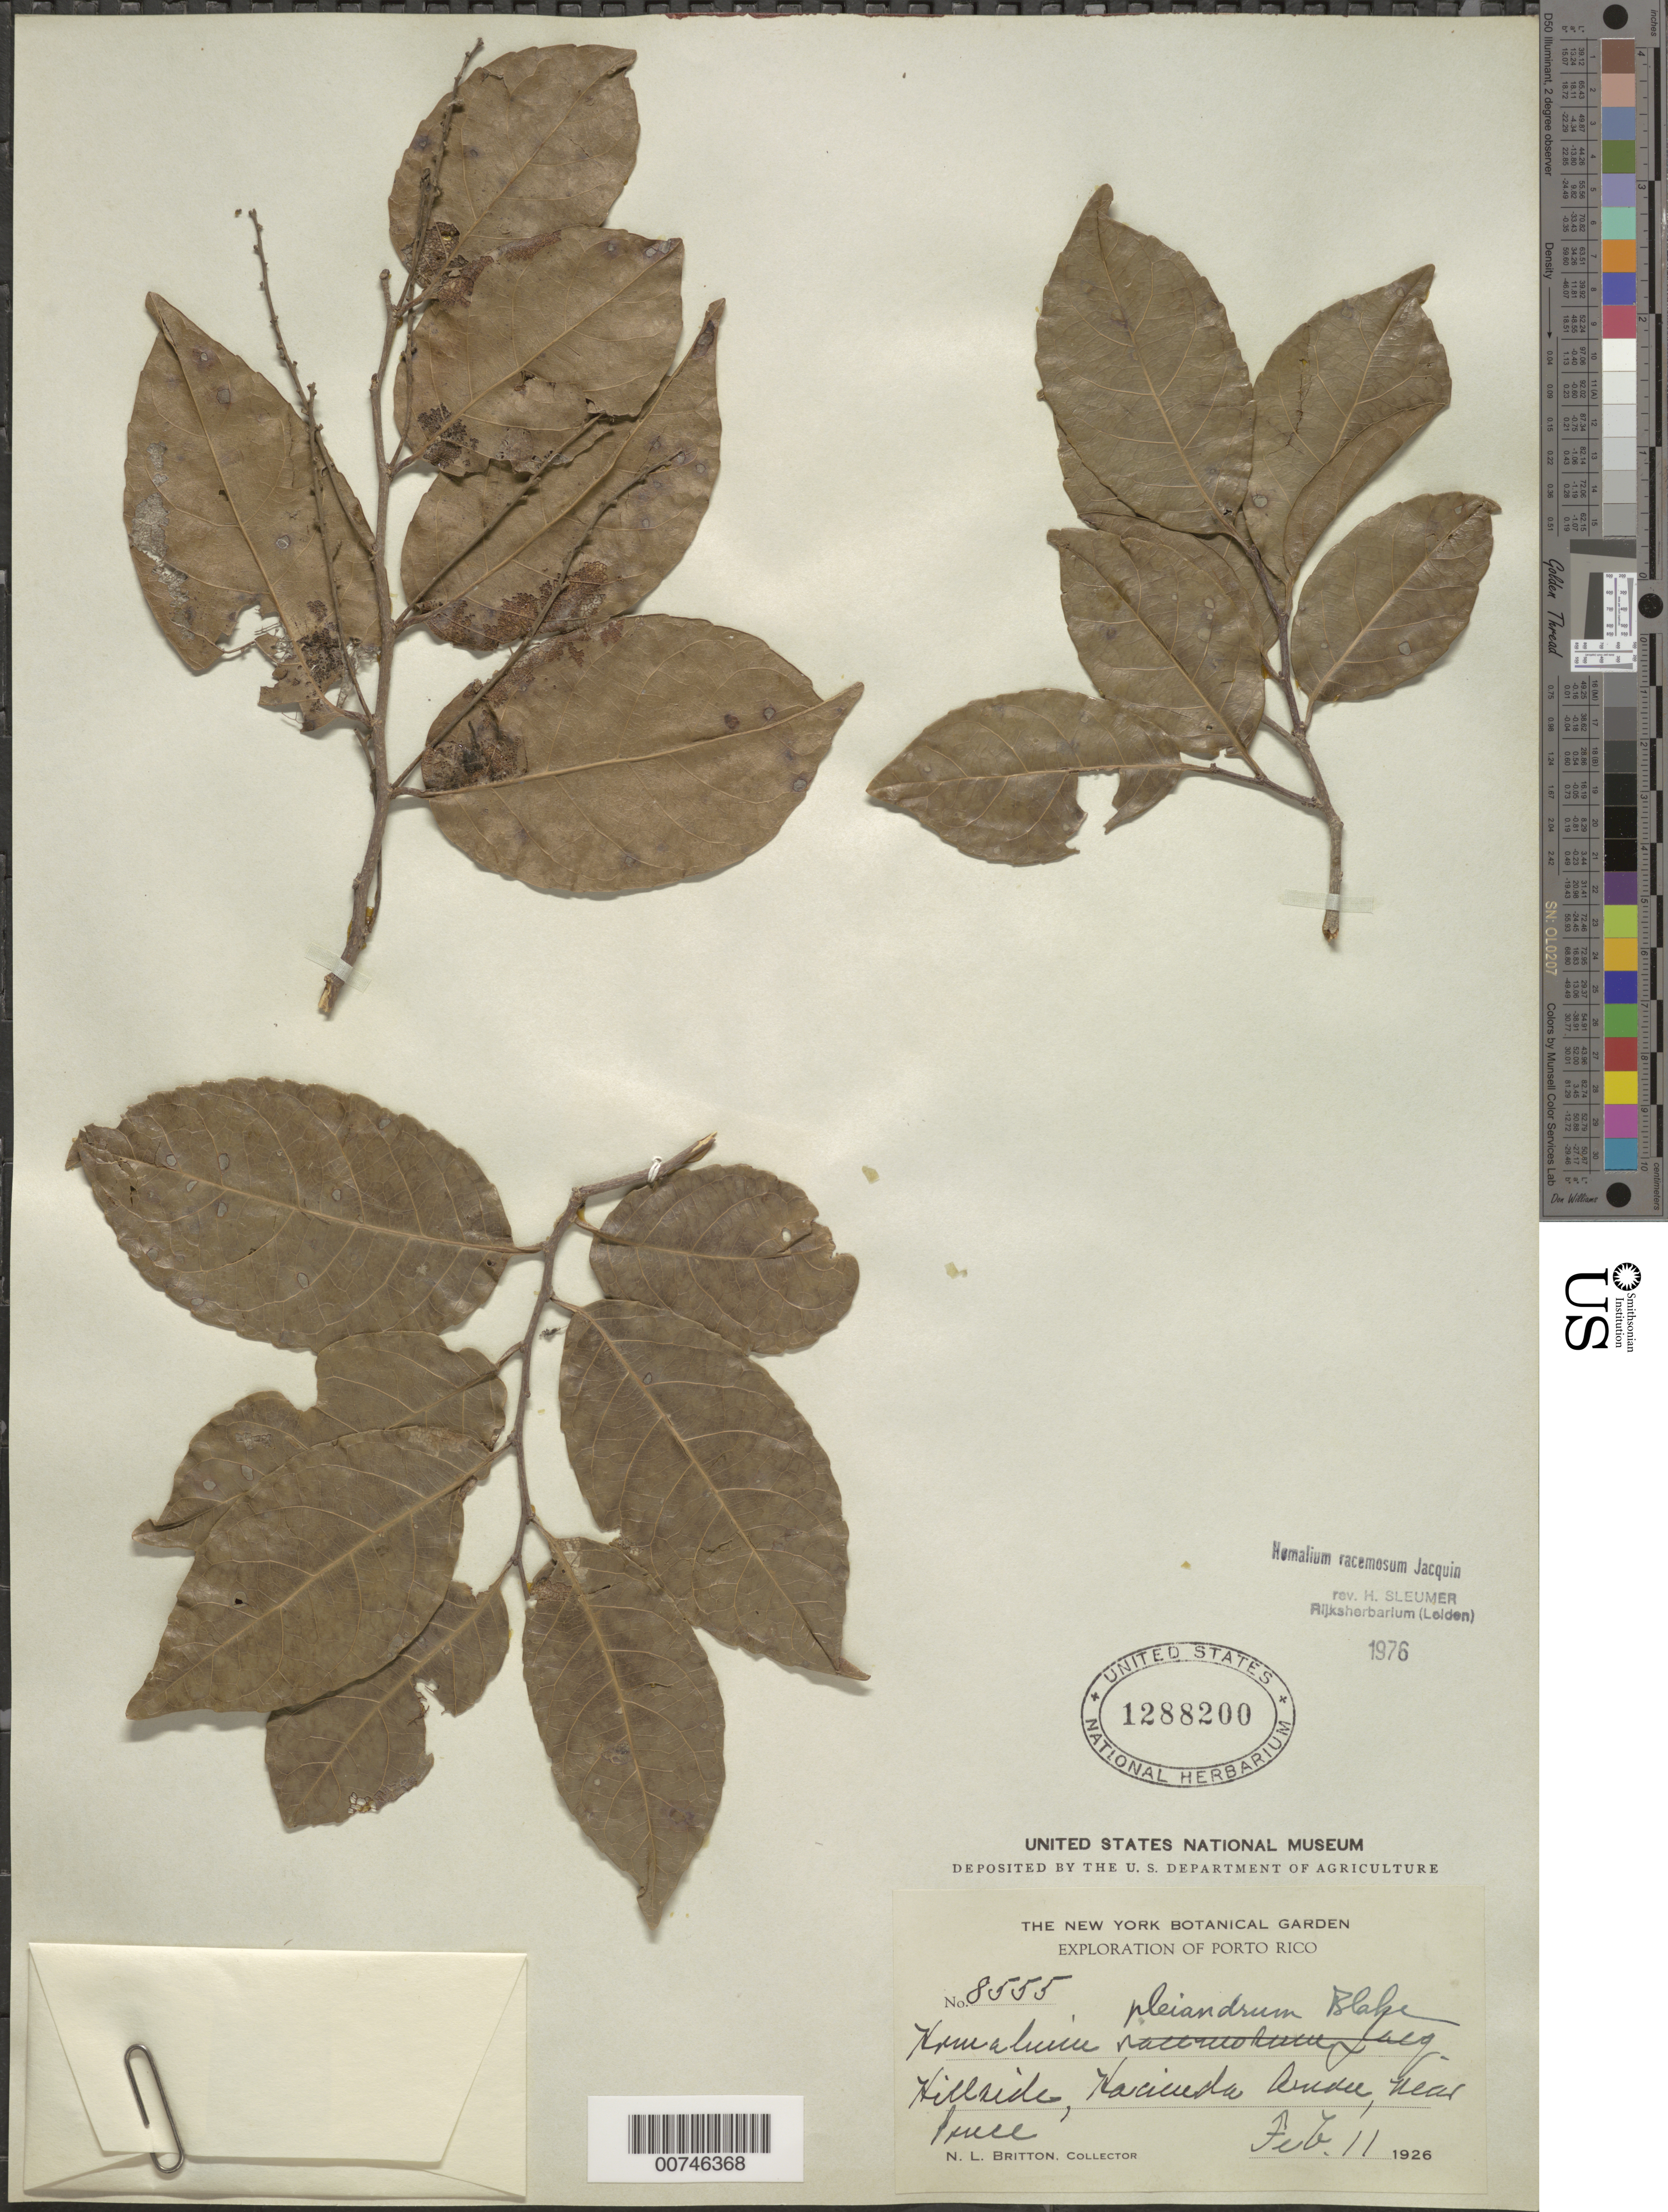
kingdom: Plantae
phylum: Tracheophyta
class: Magnoliopsida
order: Malpighiales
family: Salicaceae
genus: Homalium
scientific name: Homalium racemosum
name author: Jacq.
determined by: Sleumer, H. O.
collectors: N. Britton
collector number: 8555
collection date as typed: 11 Feb 1926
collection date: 1926-02-11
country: Puerto Rico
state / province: Ponce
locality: Hacienda Anna, near Ponce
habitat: Hillside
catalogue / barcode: US 1288200